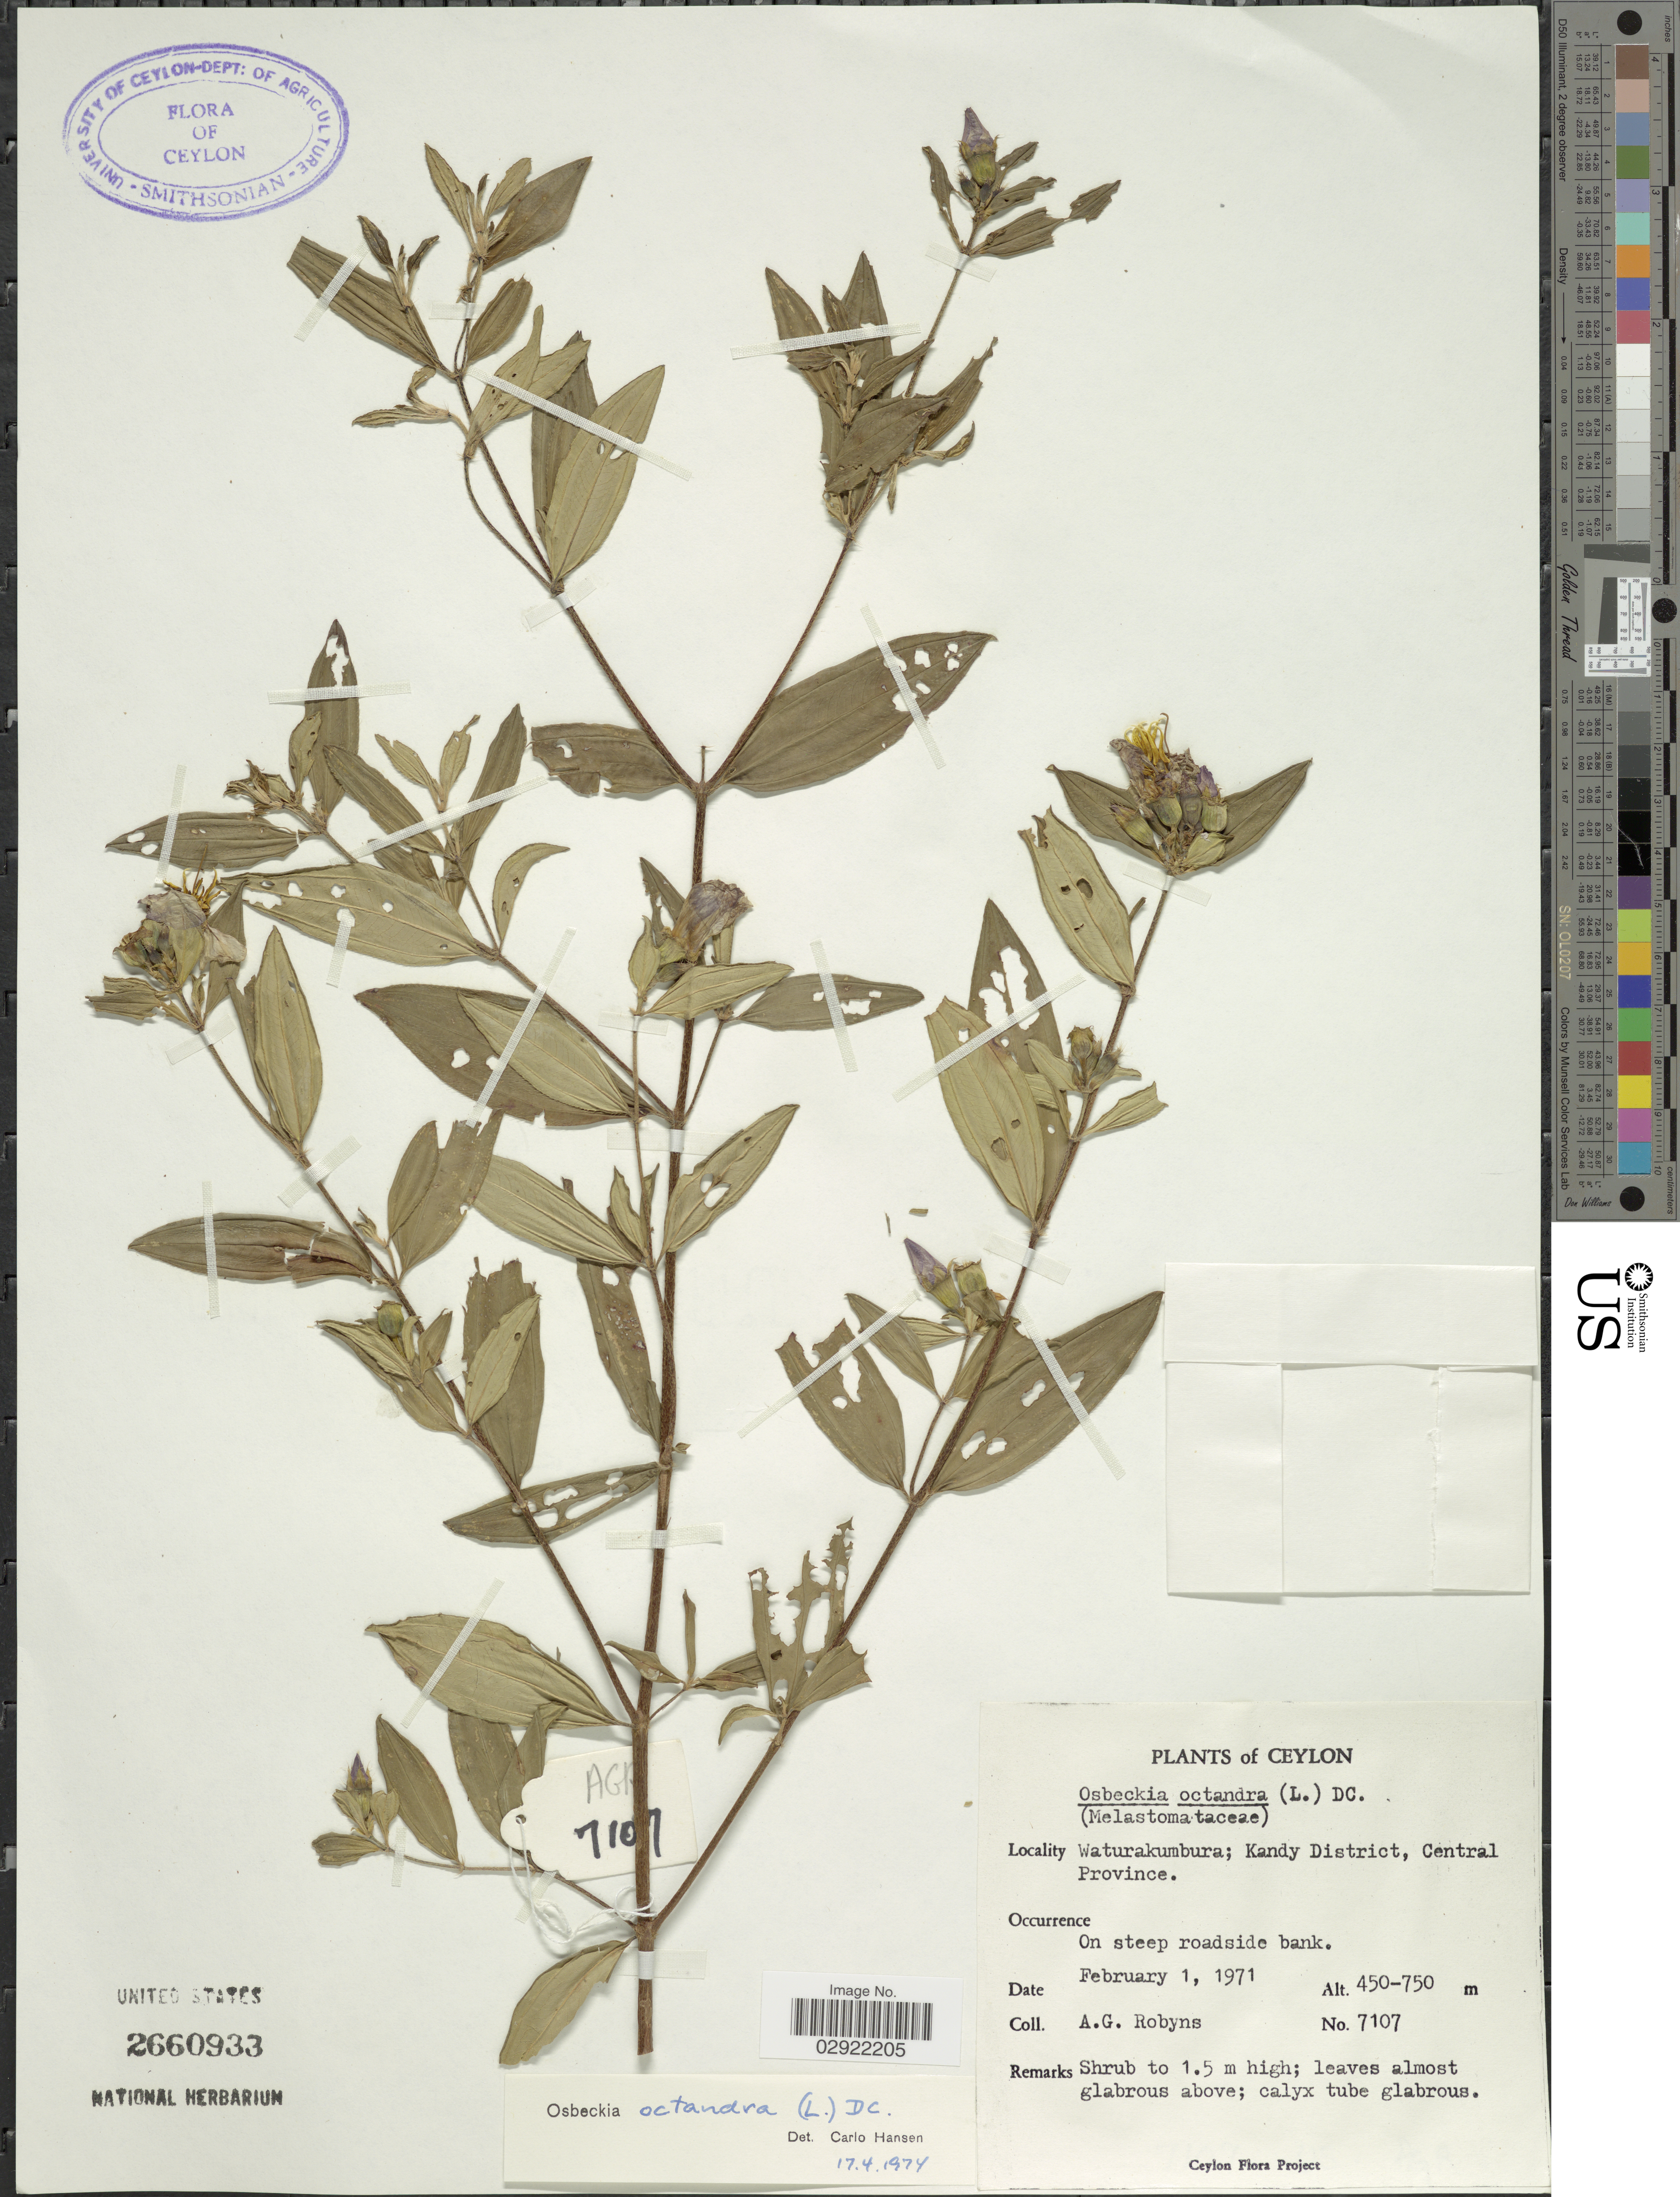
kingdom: Plantae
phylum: Tracheophyta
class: Magnoliopsida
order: Myrtales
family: Melastomataceae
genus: Osbeckia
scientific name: Osbeckia octandra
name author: DC.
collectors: A. Robyns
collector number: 7107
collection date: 1971-02-01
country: Sri Lanka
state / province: Central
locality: Waturakumbura; Kandy District.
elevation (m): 450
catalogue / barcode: US 2660933